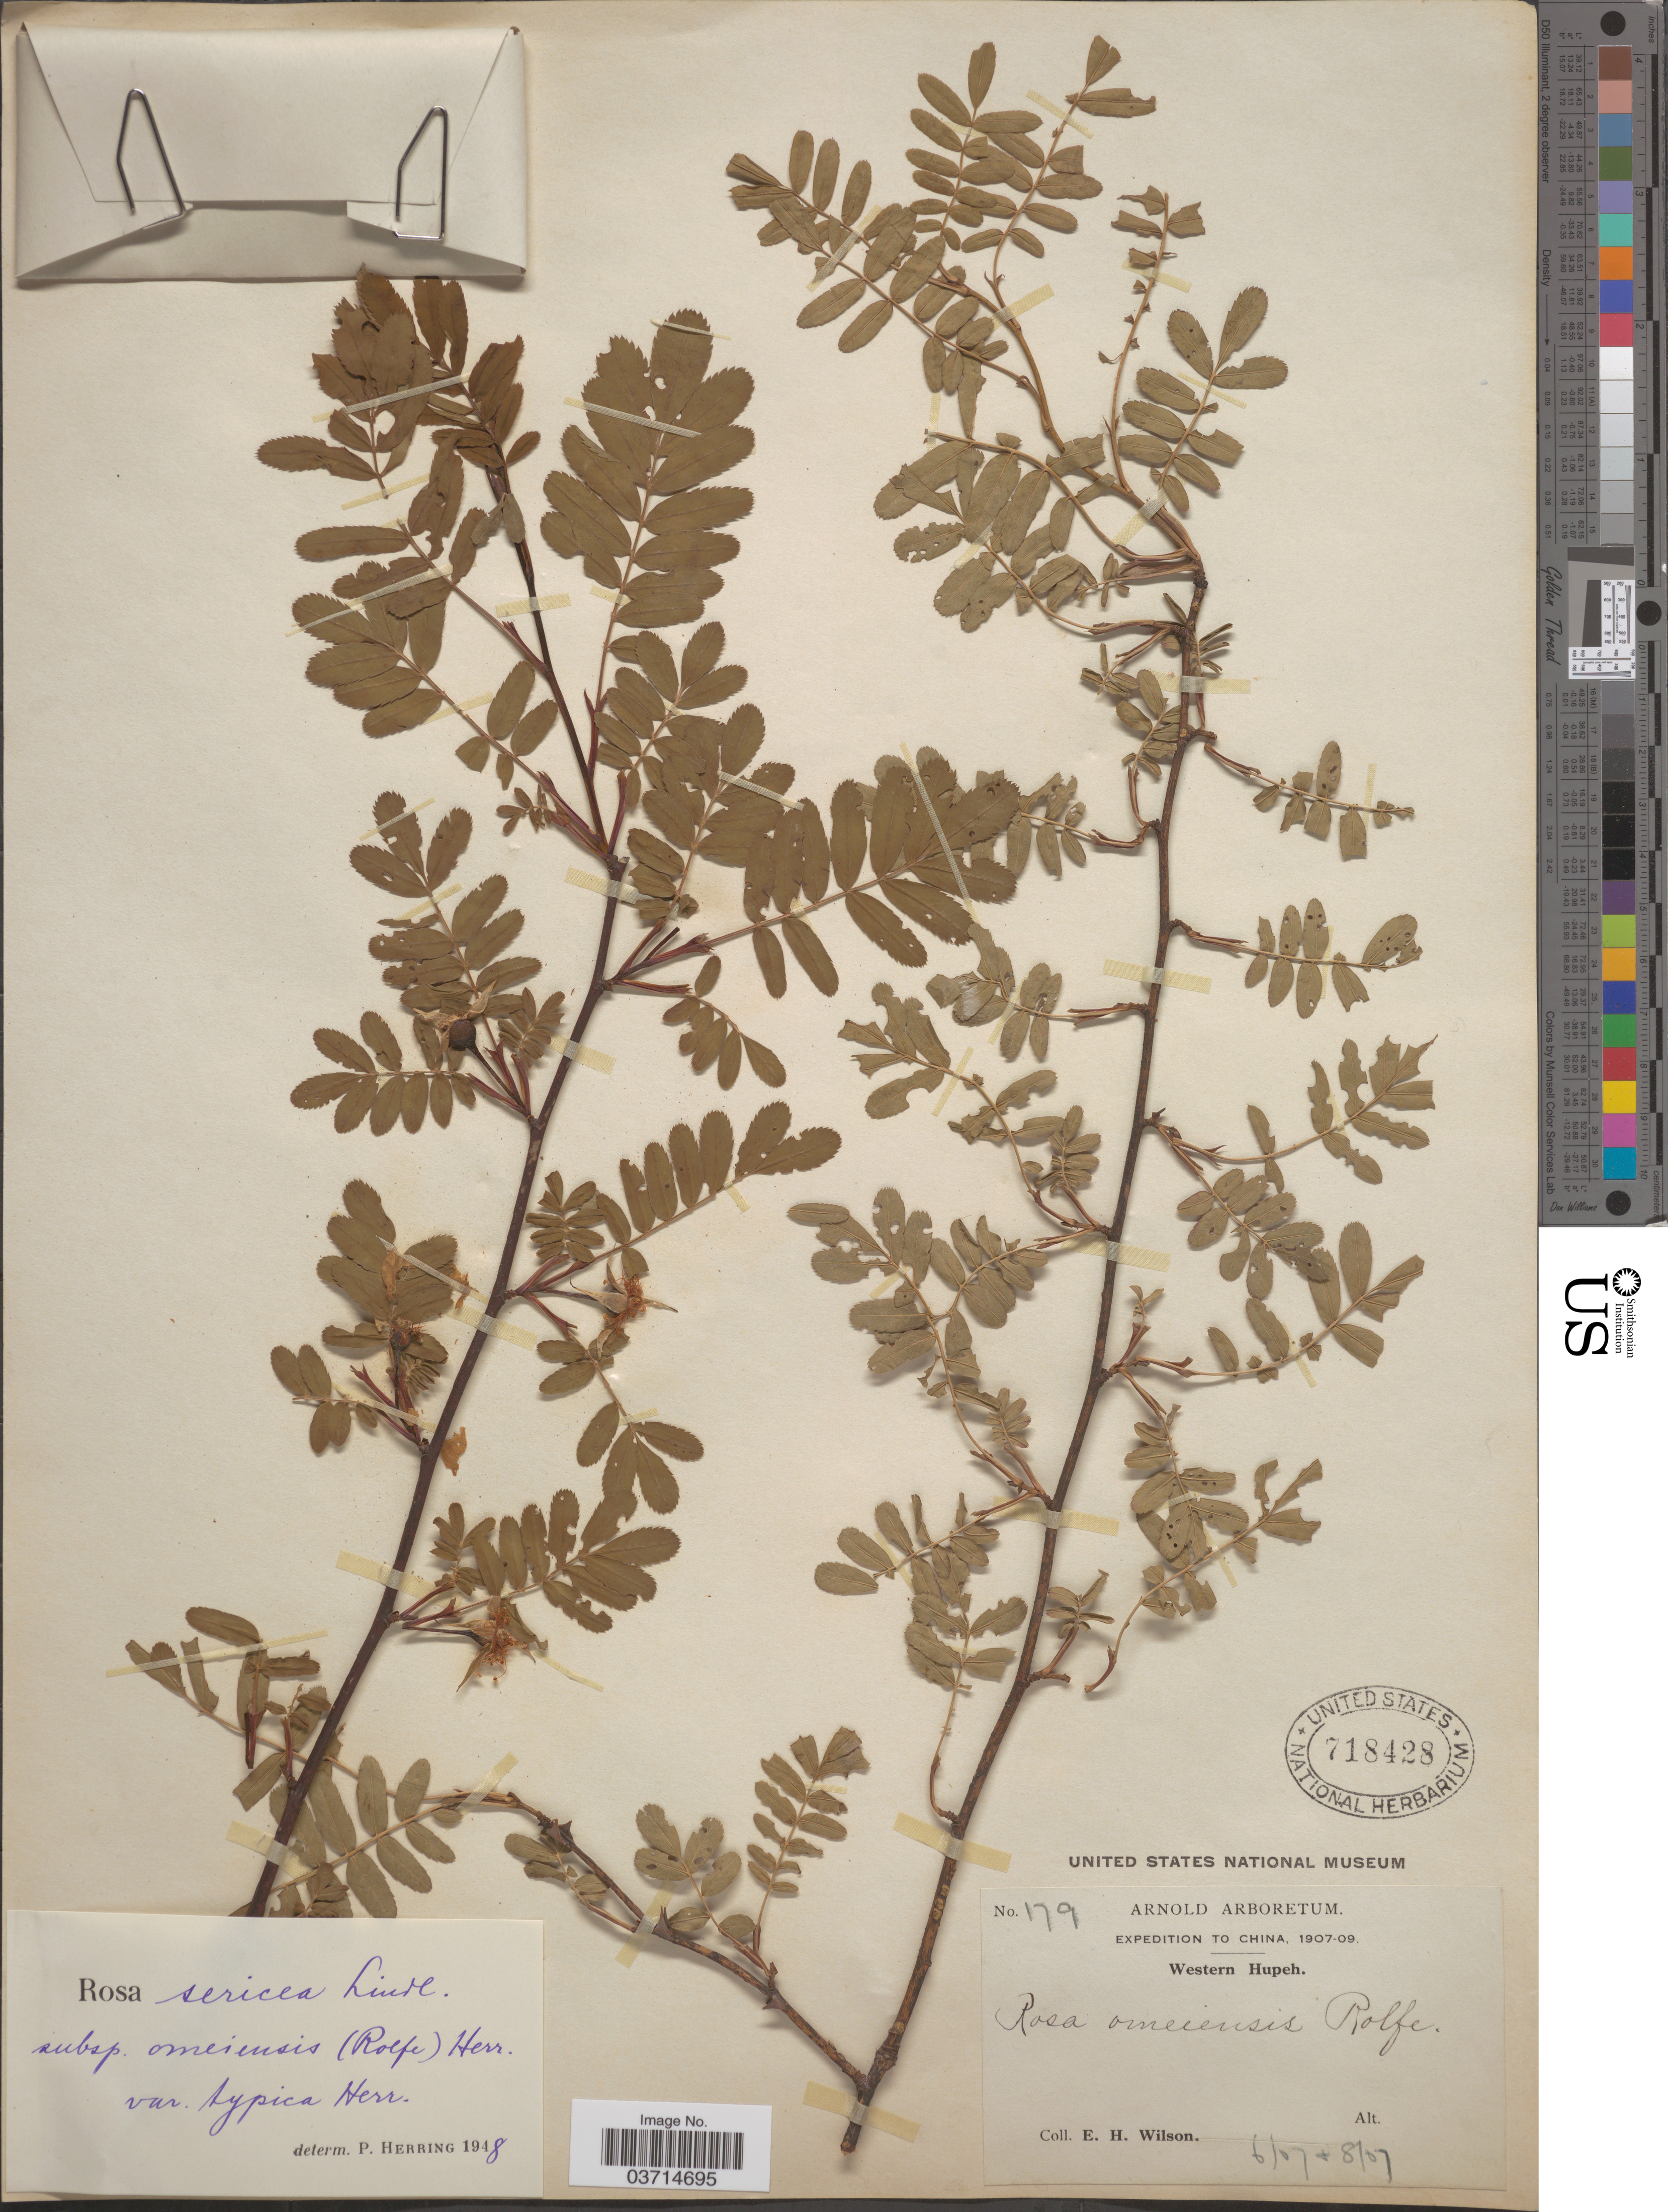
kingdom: Plantae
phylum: Tracheophyta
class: Magnoliopsida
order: Rosales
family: Rosaceae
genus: Rosa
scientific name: Rosa omeiensis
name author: Rolfe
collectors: E. Wilson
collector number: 179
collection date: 1907-07/1907-08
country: China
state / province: Hubei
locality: Western Hupeh.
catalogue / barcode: US 718428